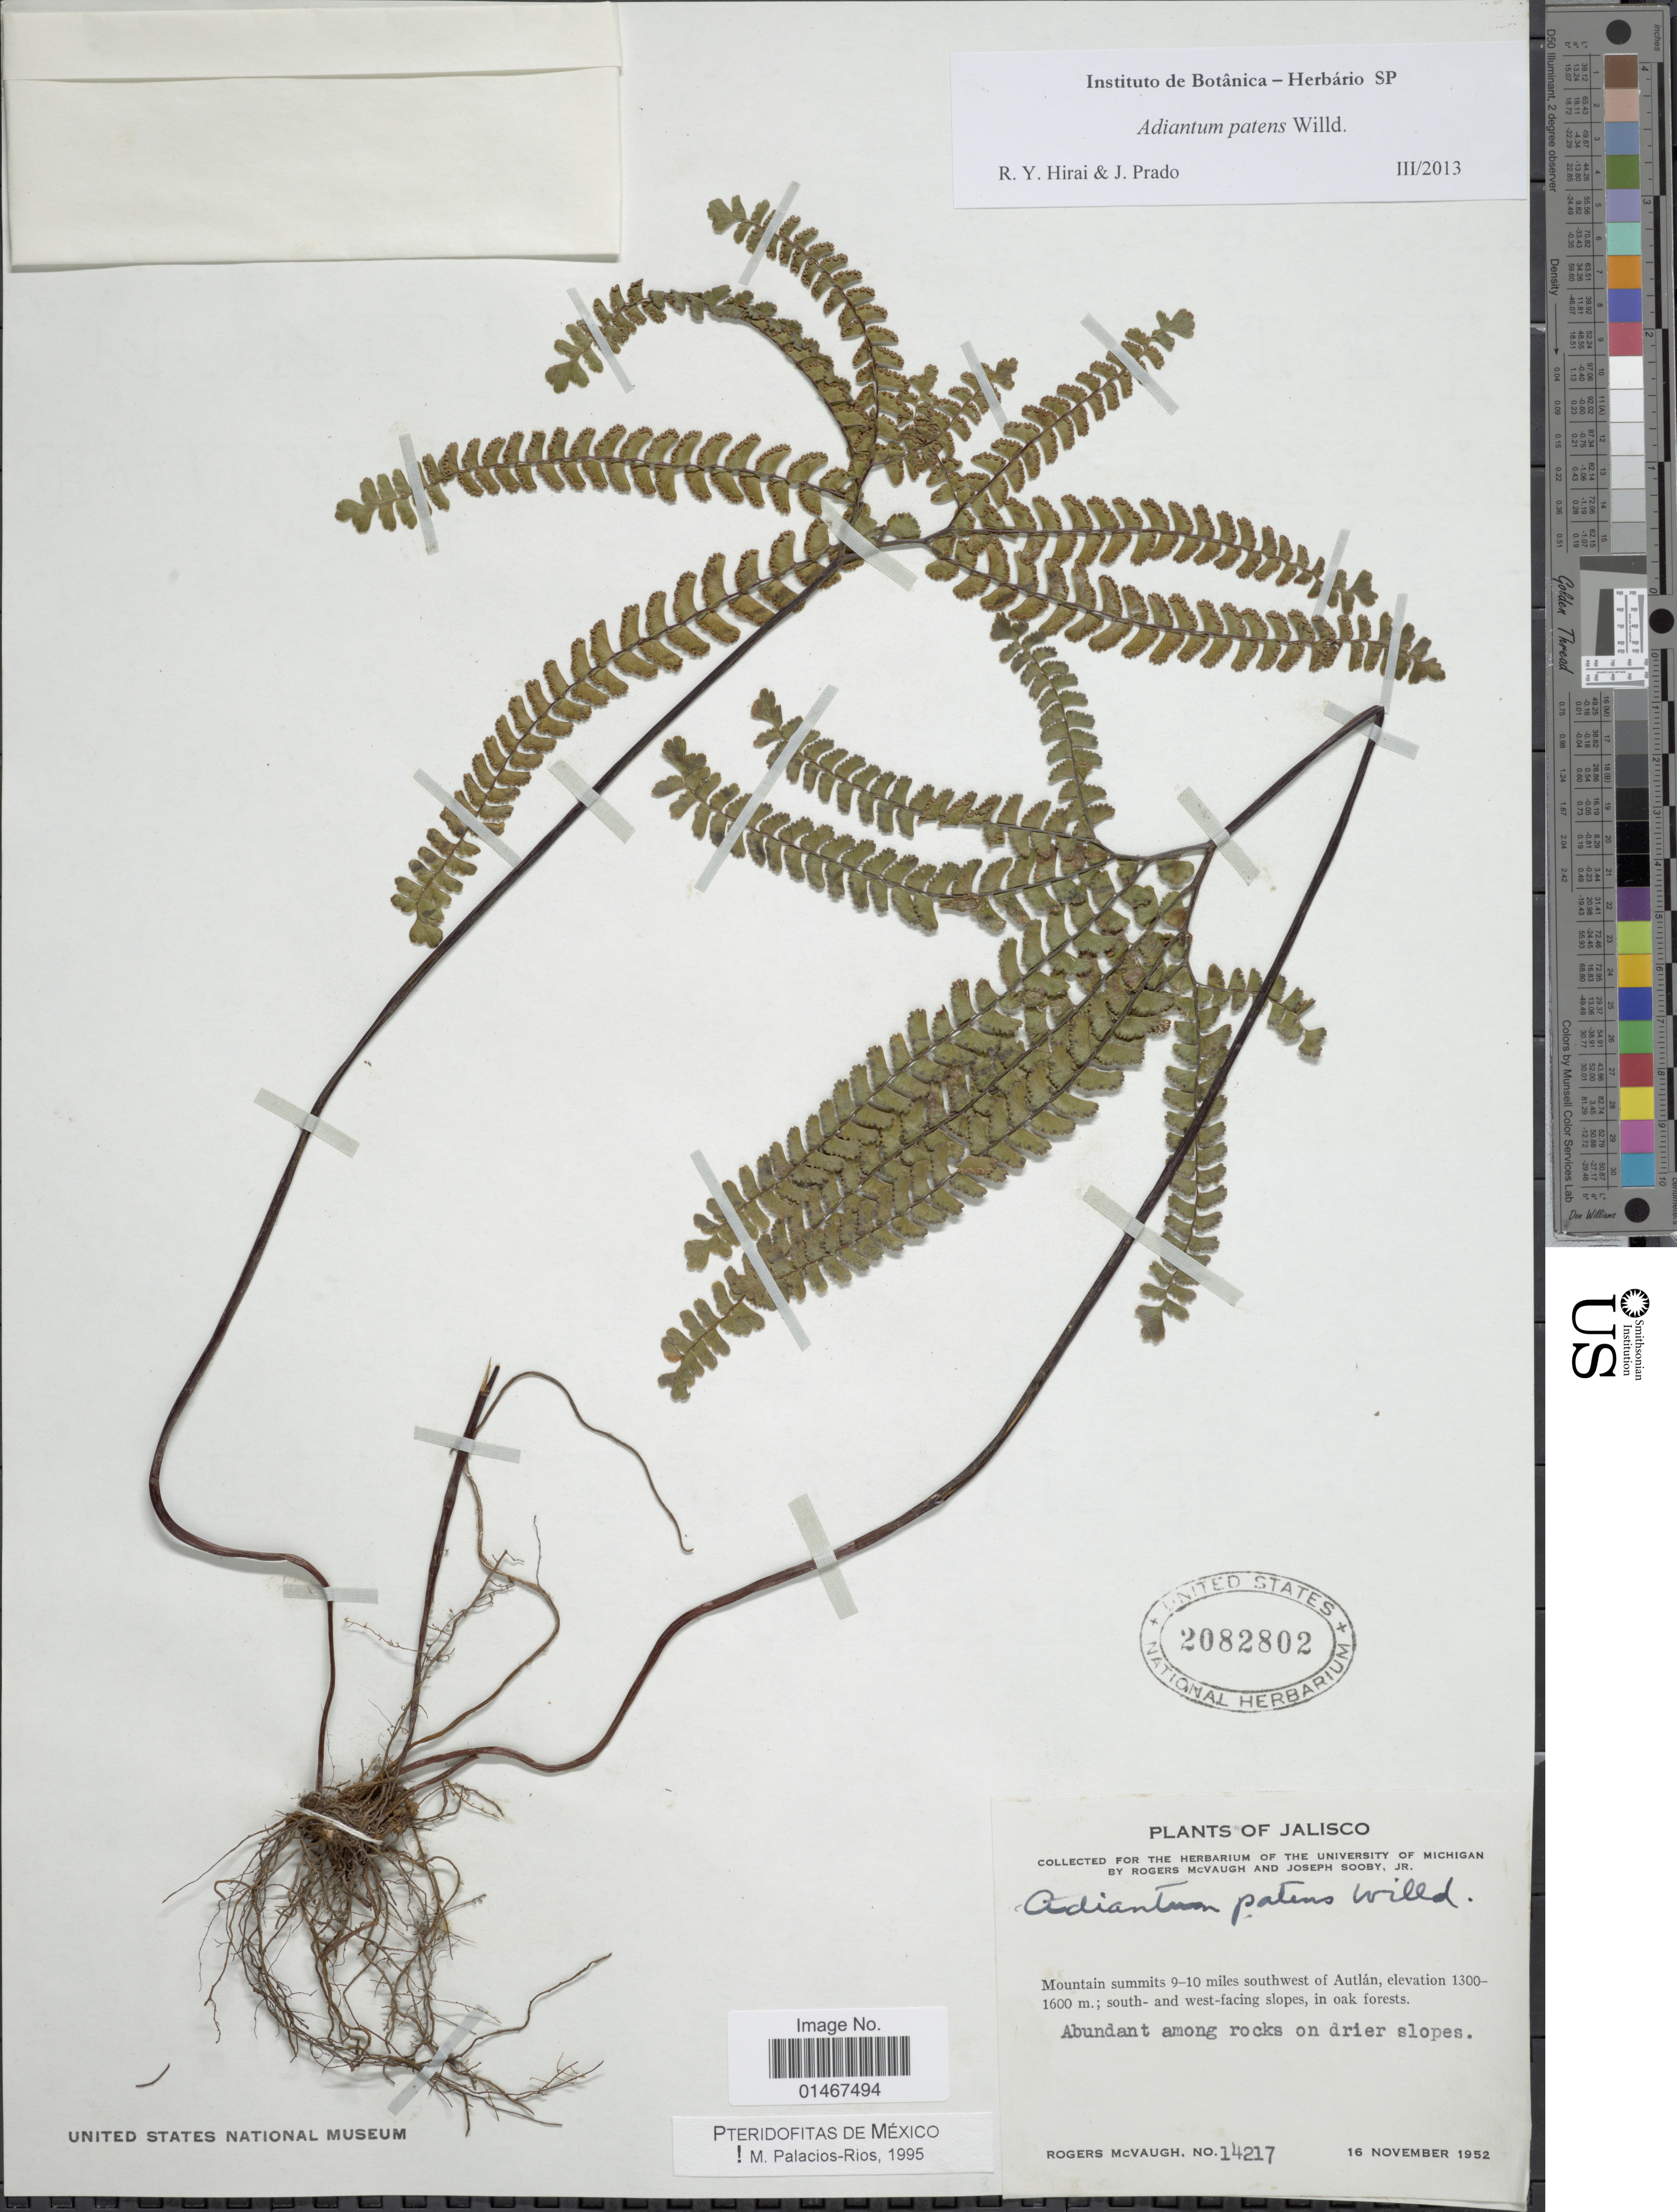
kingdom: Plantae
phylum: Tracheophyta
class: Polypodiopsida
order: Polypodiales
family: Pteridaceae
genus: Adiantum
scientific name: Adiantum patens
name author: Willd.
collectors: R. McVaugh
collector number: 14217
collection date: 1925-11-16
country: Mexico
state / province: Jalisco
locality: Mountain summits 9-10 miles southwest of Autlan. South-and west-facing slopes, in oak forests. Abundant among rocks on drier slopes.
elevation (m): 1300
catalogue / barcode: US 2082802